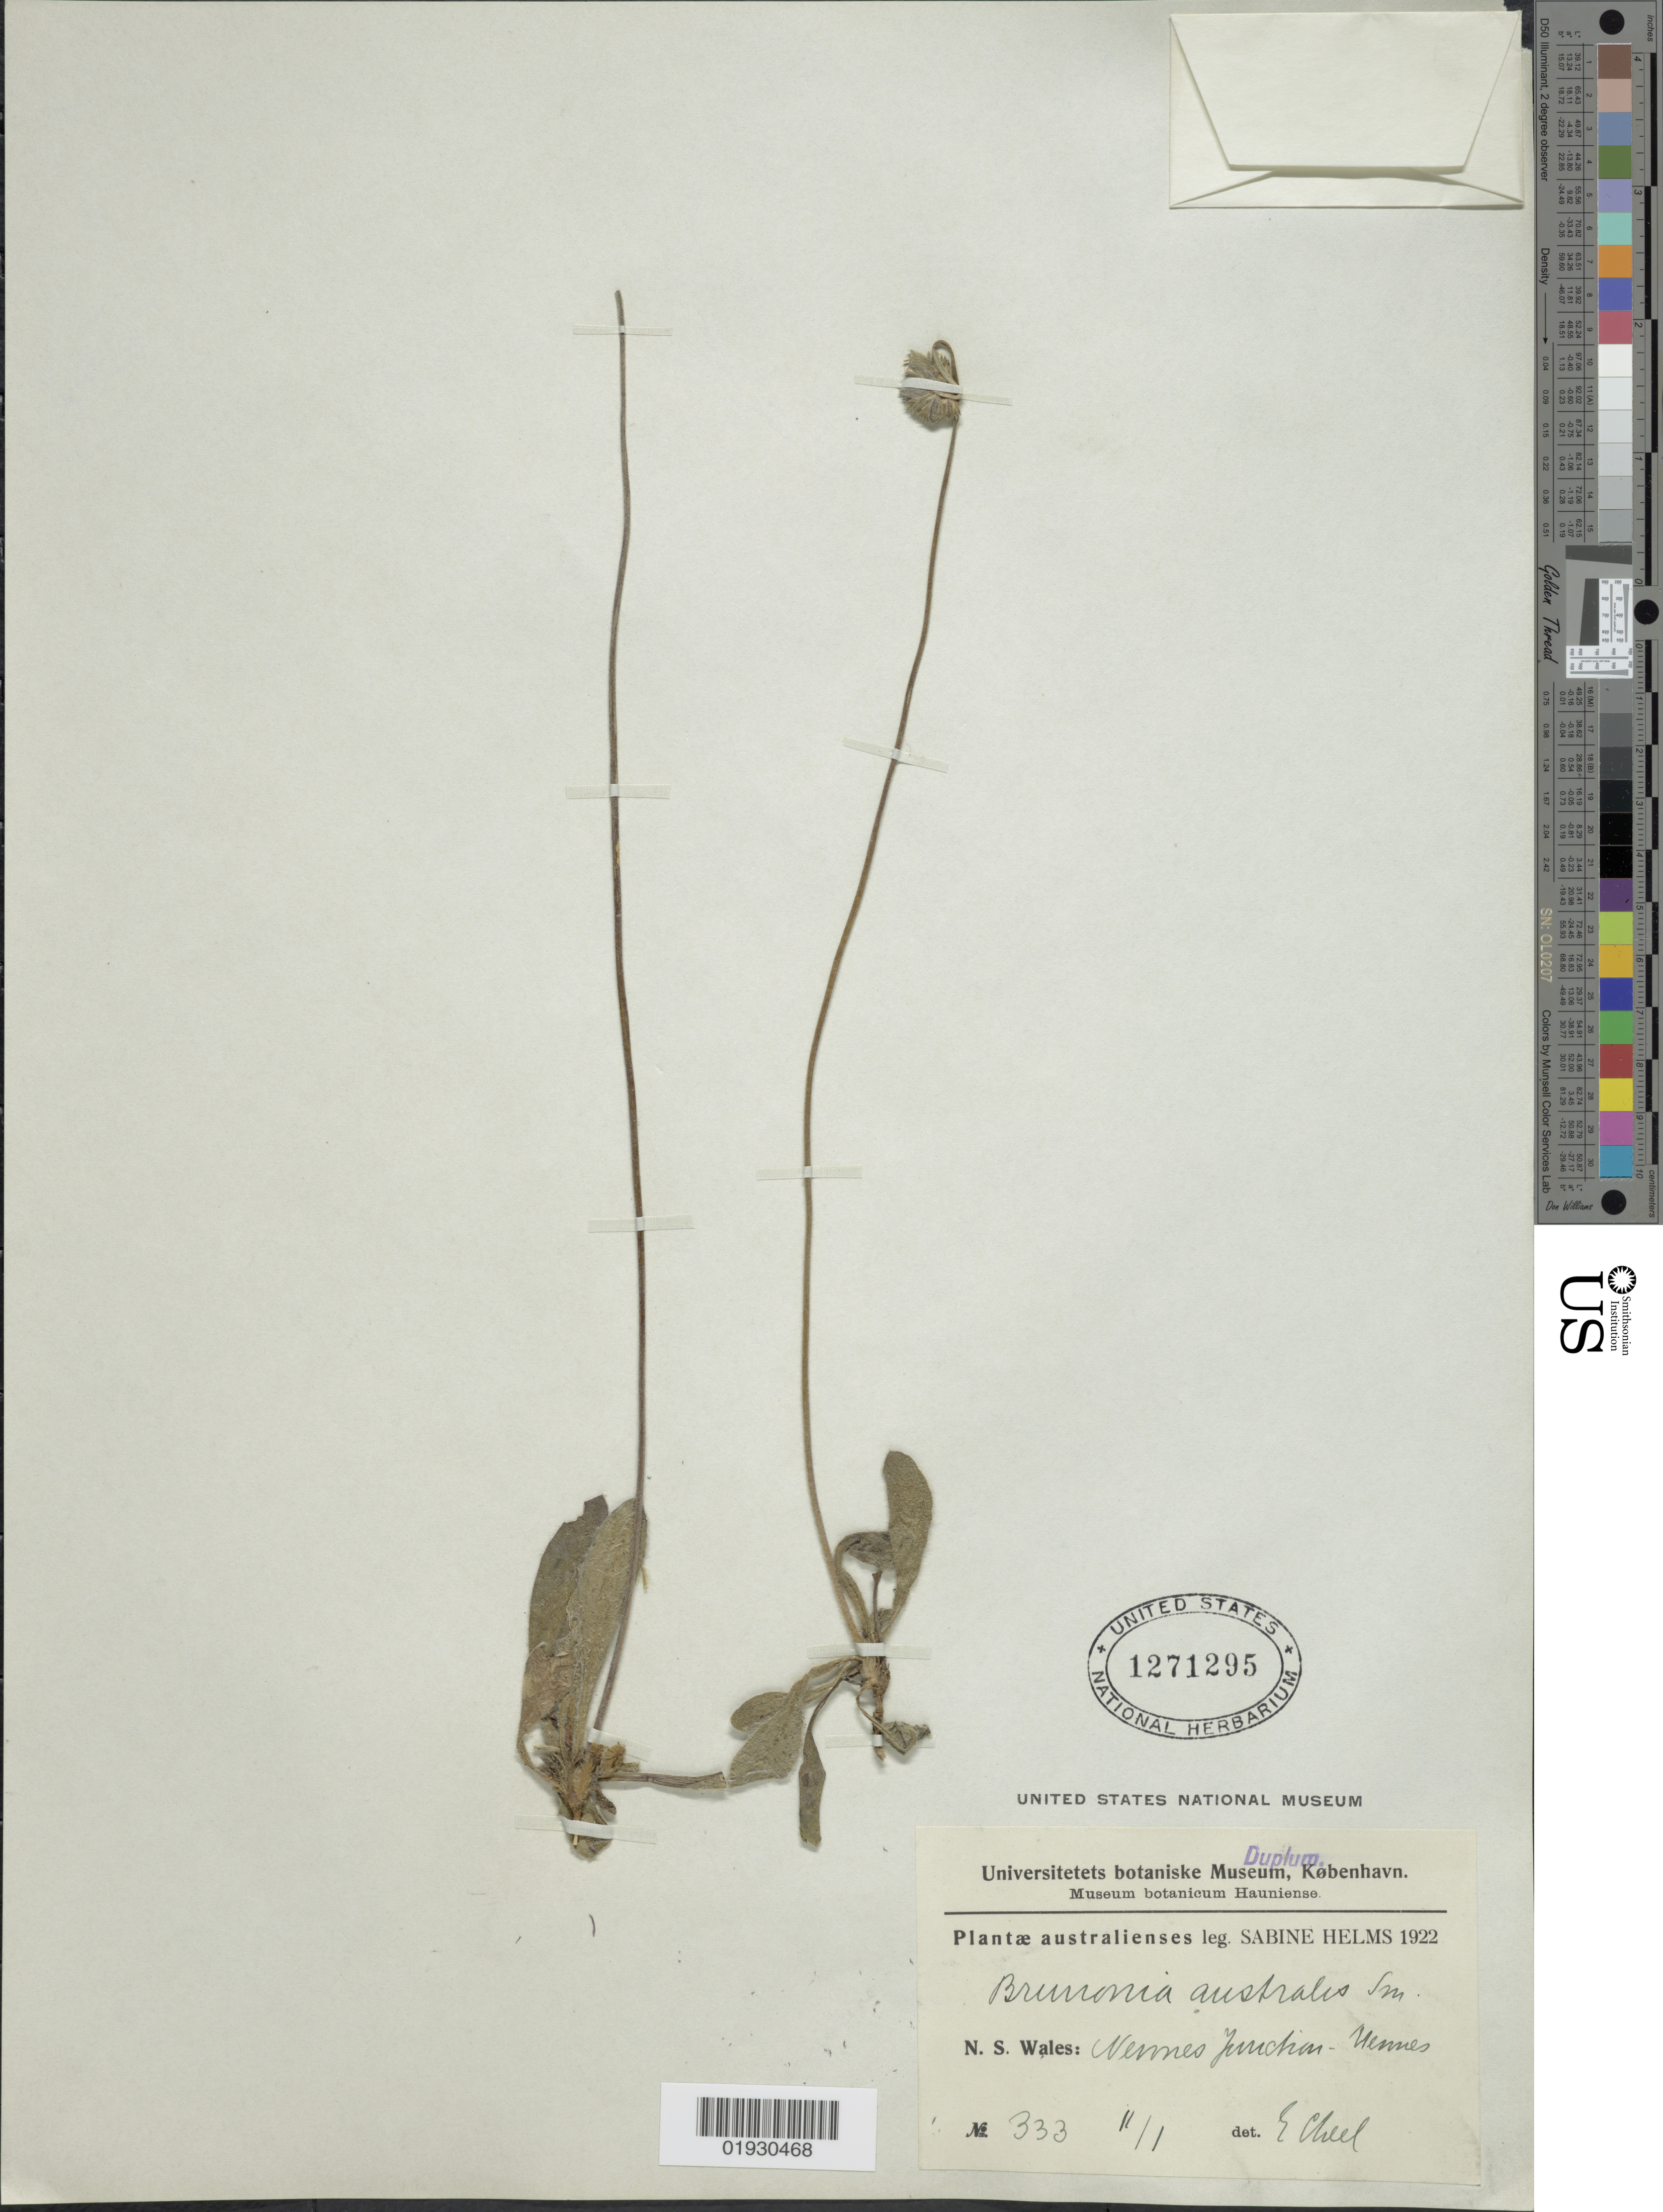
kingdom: Plantae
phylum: Tracheophyta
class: Magnoliopsida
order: Asterales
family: Goodeniaceae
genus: Brunonia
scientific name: Brunonia australis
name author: Sm. ex R. Br.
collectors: S. Helms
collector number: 333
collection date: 1922-01-11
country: Australia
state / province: New South Wales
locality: N.S. Wales: Nennes Junction-Nennes.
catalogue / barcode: US 1271295